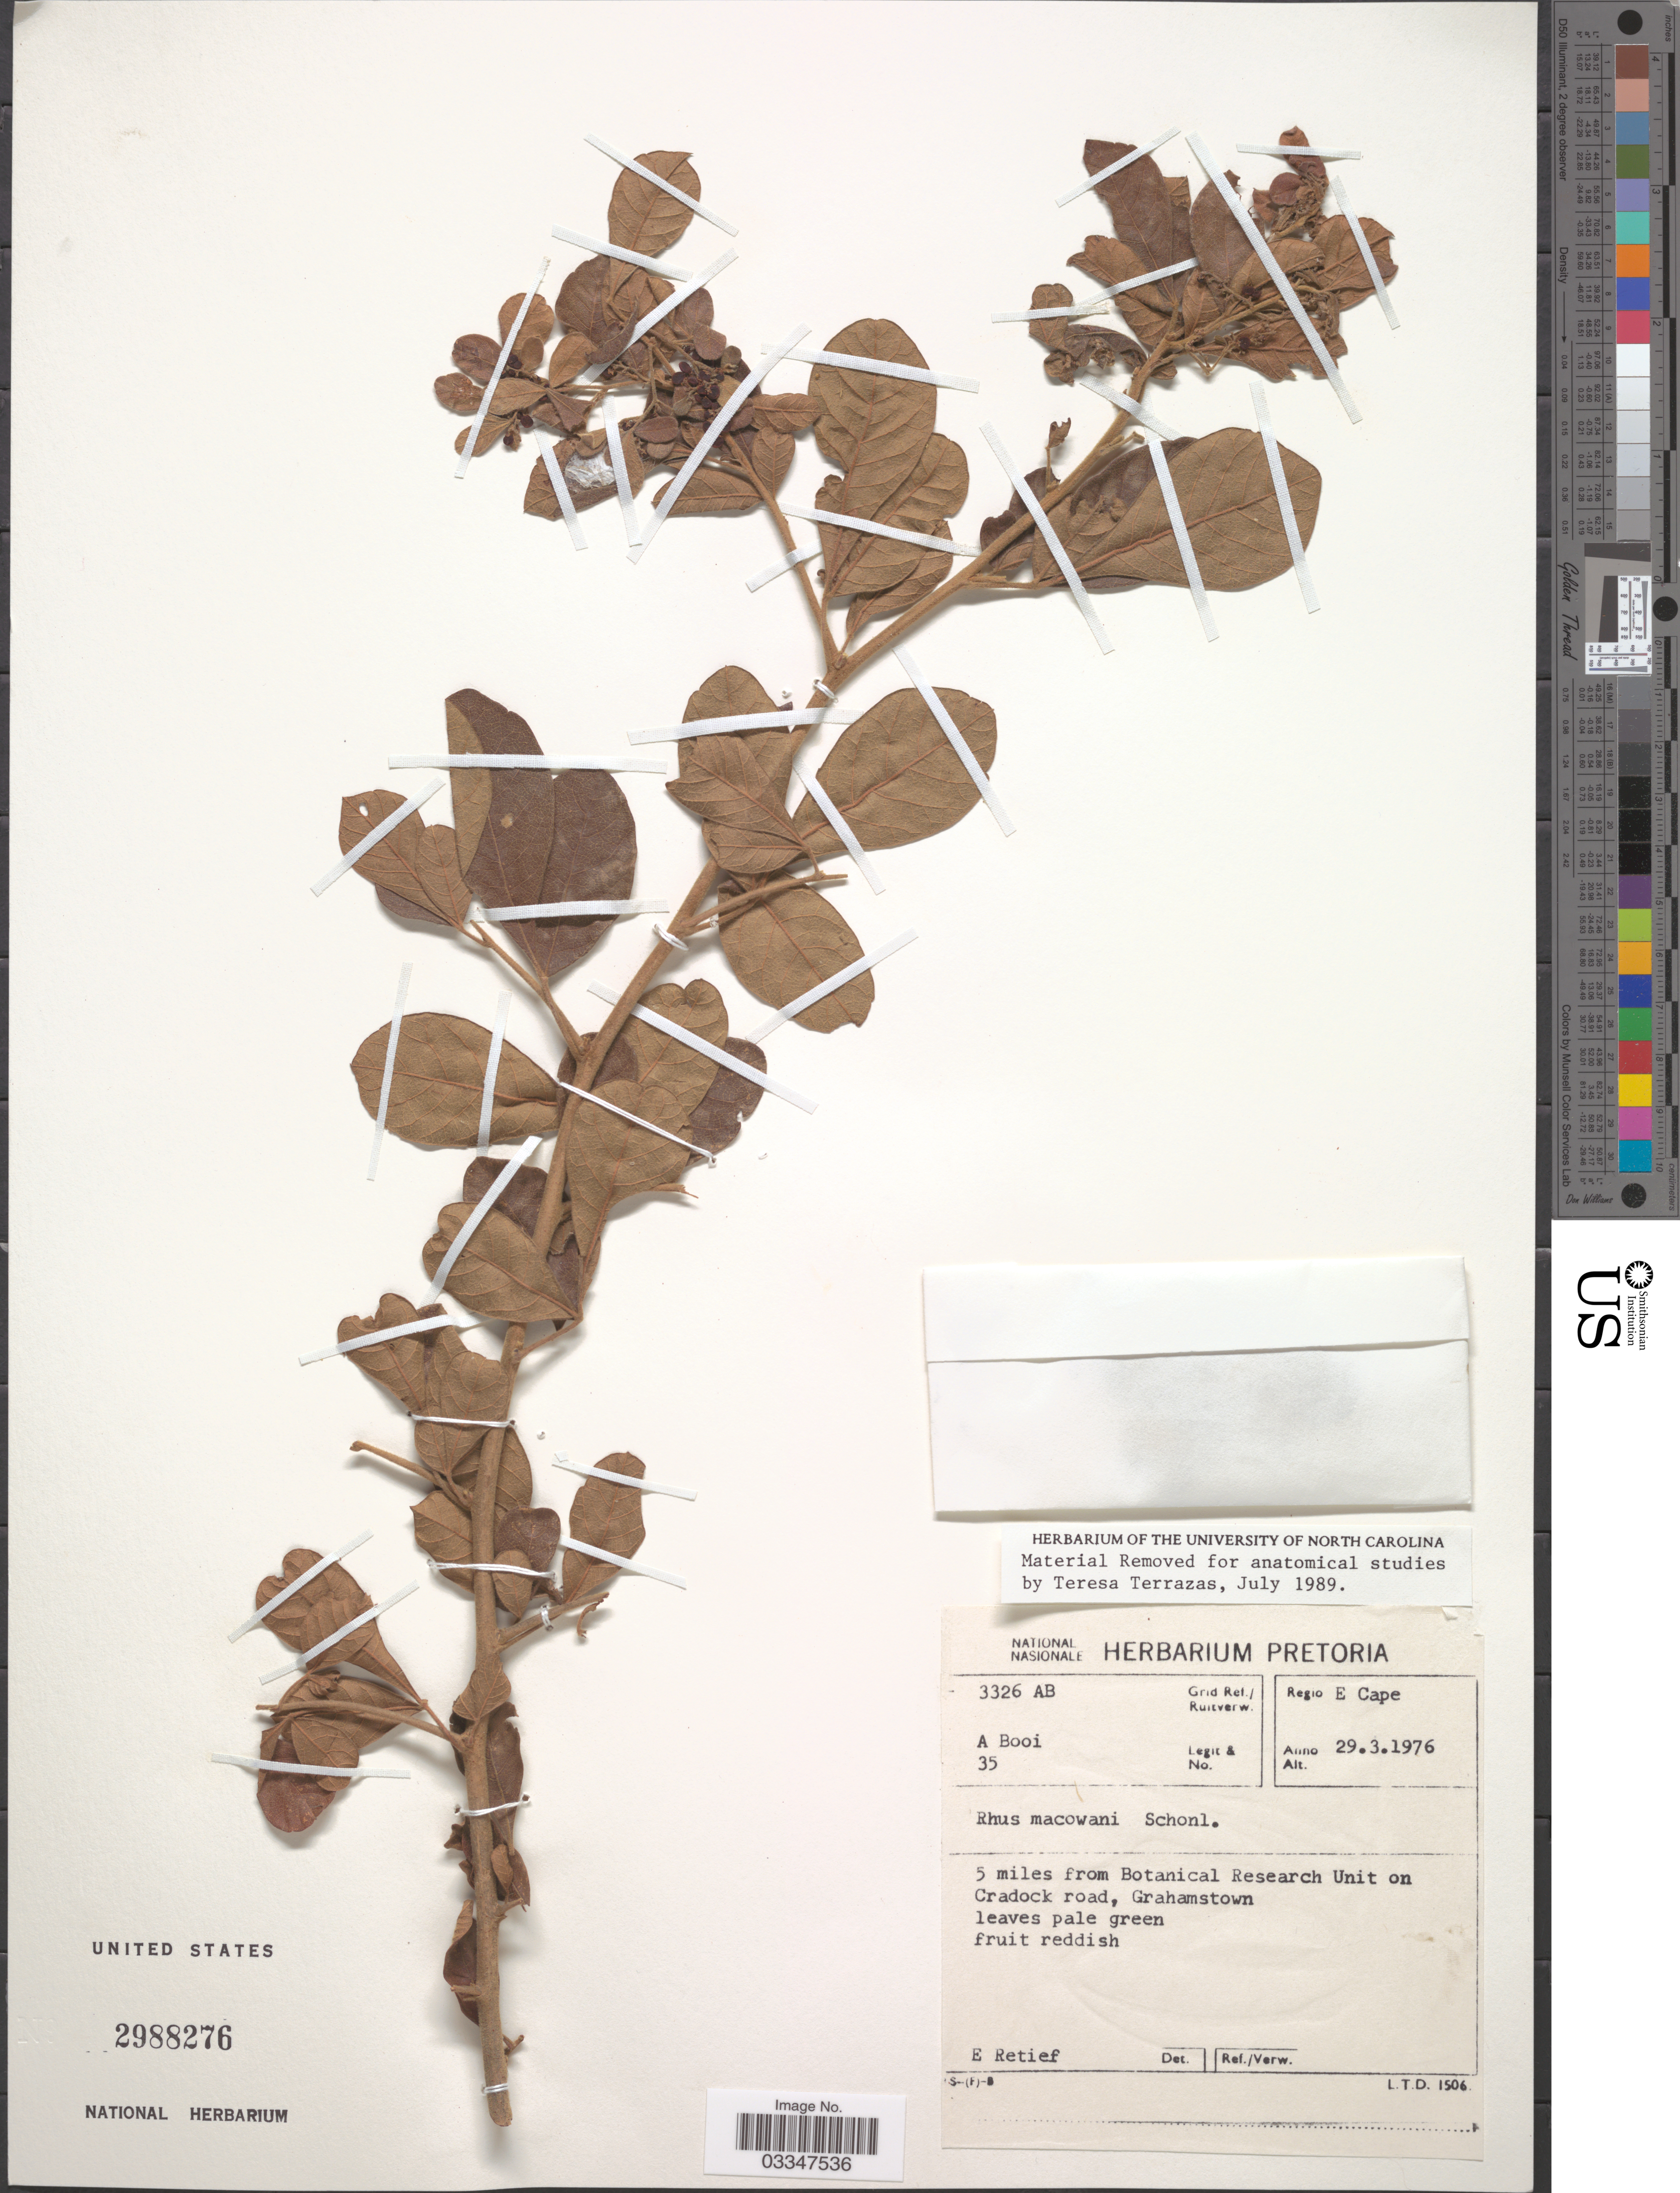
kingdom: Plantae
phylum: Tracheophyta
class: Magnoliopsida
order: Sapindales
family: Anacardiaceae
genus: Rhus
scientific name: Rhus macowanii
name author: Schönland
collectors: A. Booi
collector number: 35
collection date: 1976-03-29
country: South Africa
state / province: Eastern Cape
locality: Regio E Cape. Grid Ref./ Ruitverw. 3326 AB. 5 miles from Botanical Research Unit on Cradock road, Grahamstown.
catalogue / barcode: US 2988276